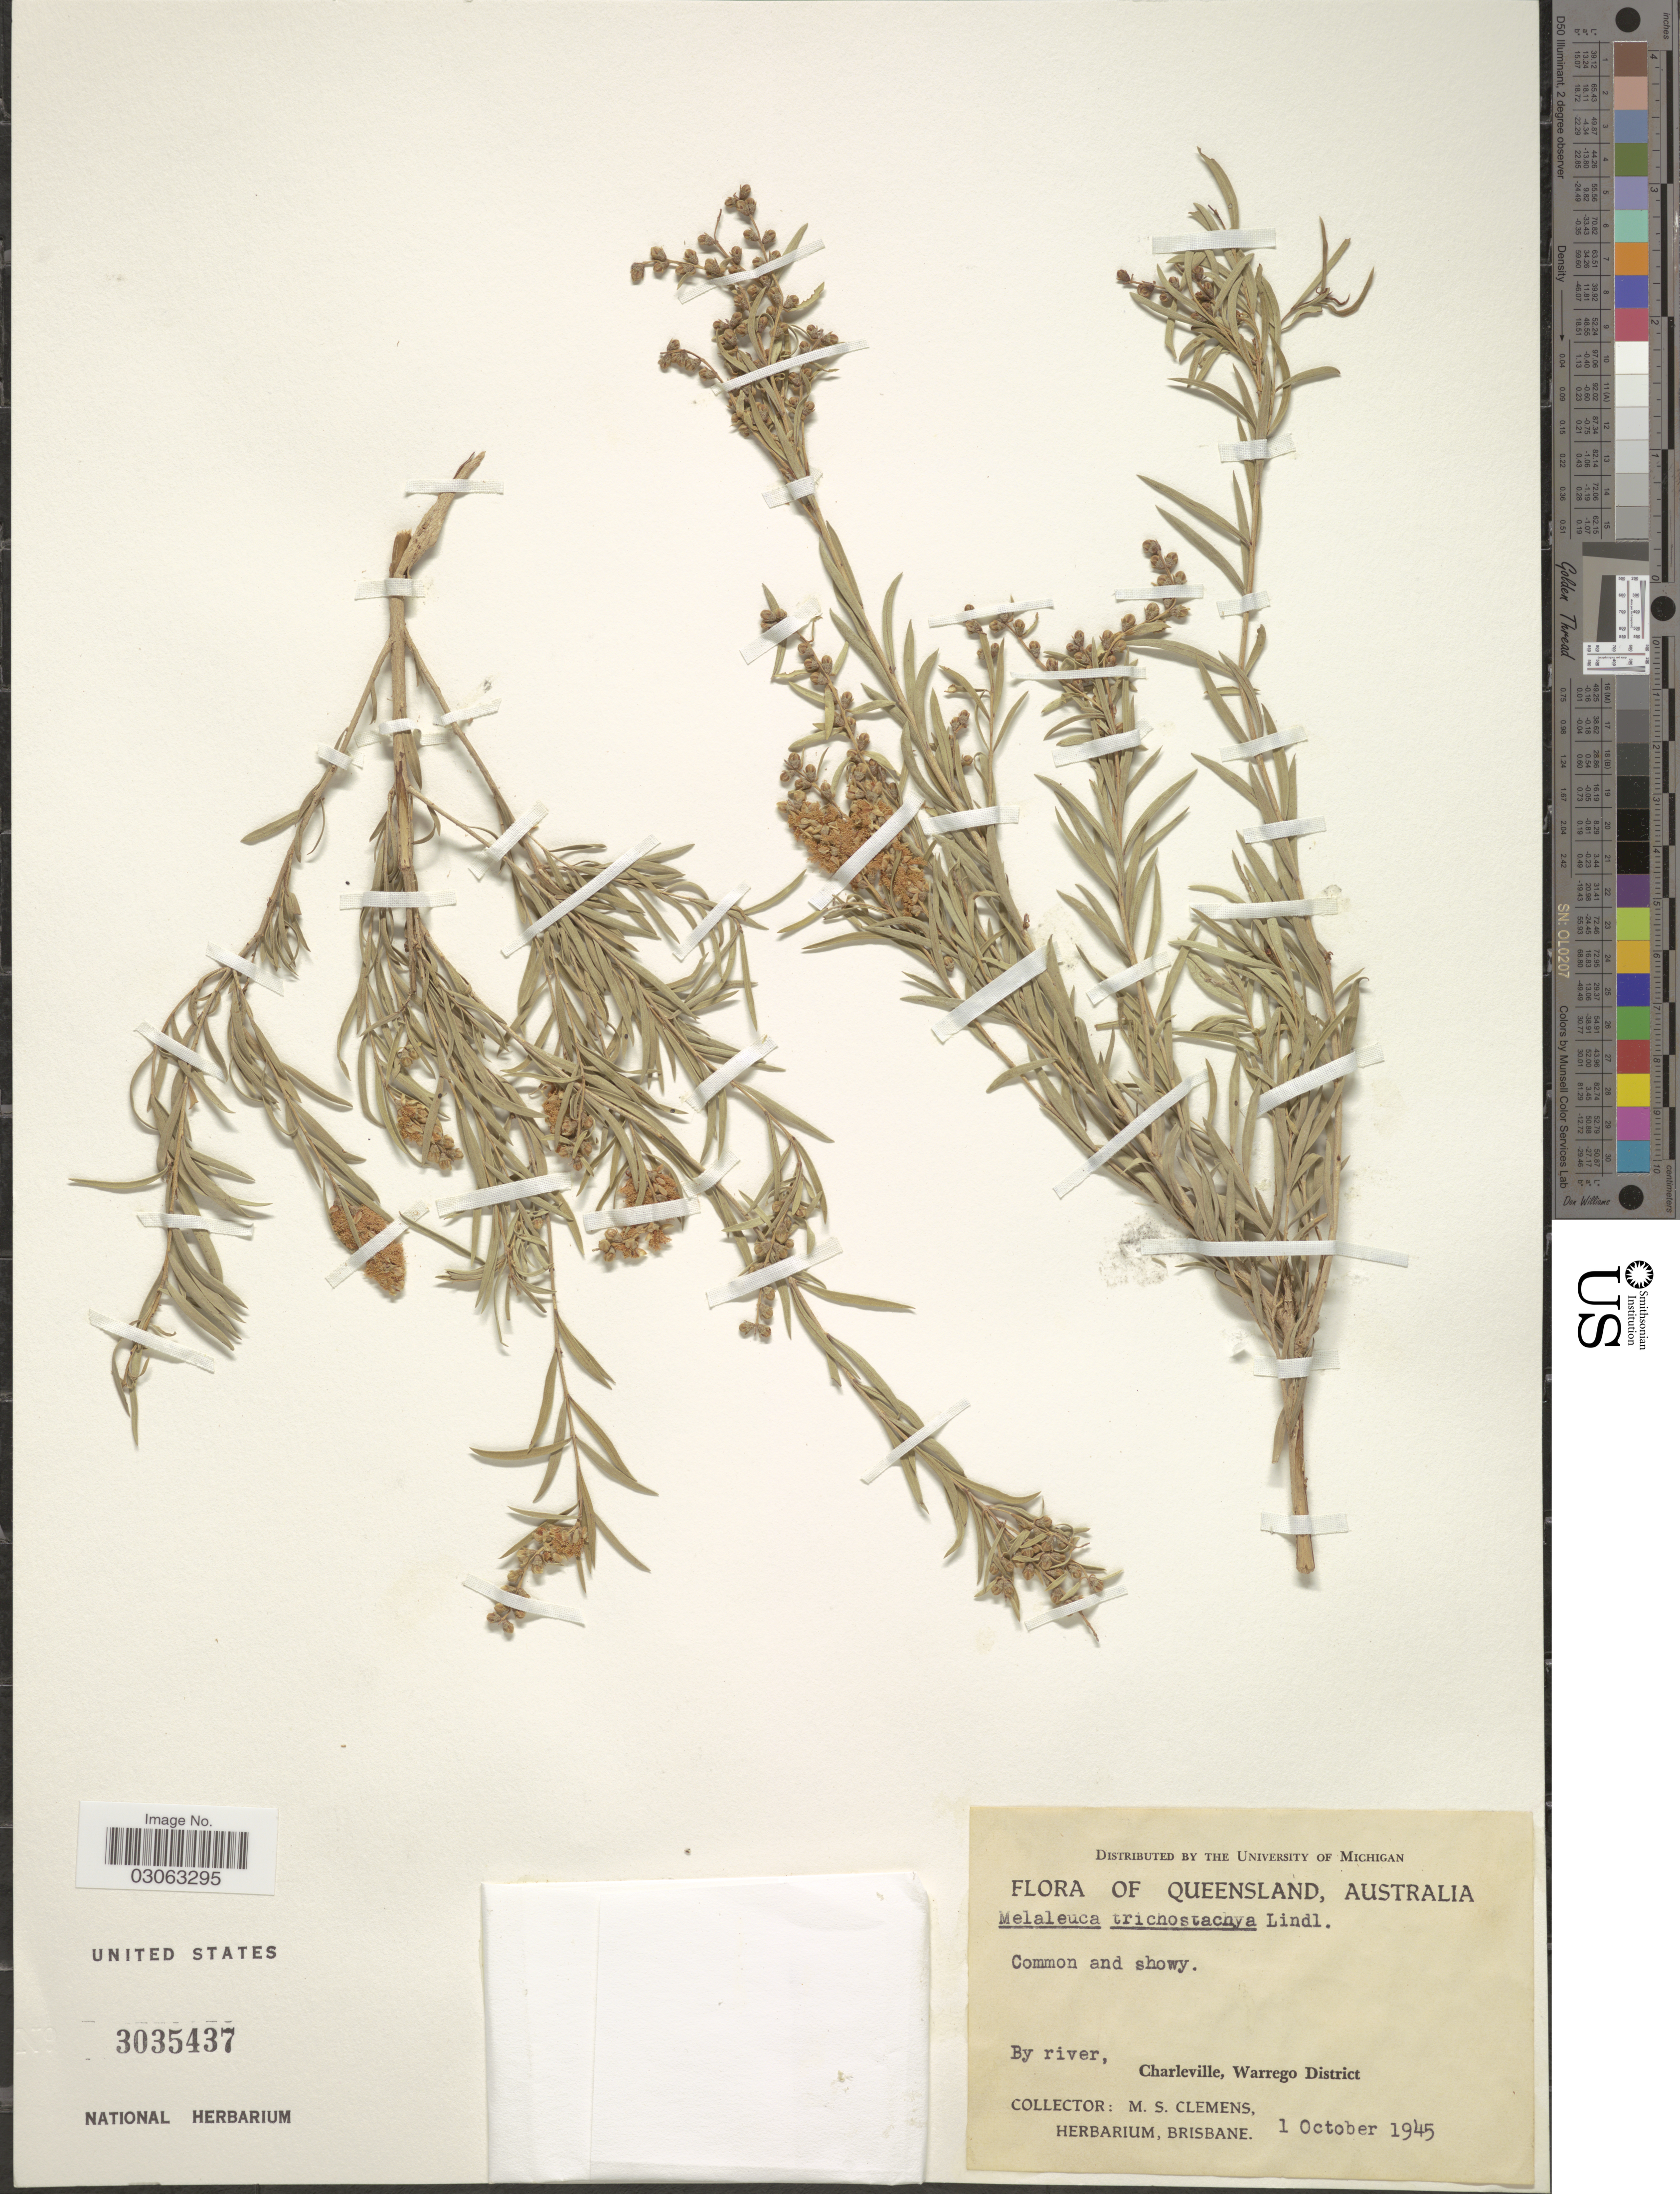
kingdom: Plantae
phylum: Tracheophyta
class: Magnoliopsida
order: Myrtales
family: Myrtaceae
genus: Melaleuca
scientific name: Melaleuca trichostachya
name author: Lindl.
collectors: M. S. Clemens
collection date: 1945-10-01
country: Australia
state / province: Queensland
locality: By river, Charleville, Warrego District.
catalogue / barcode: US 3035437